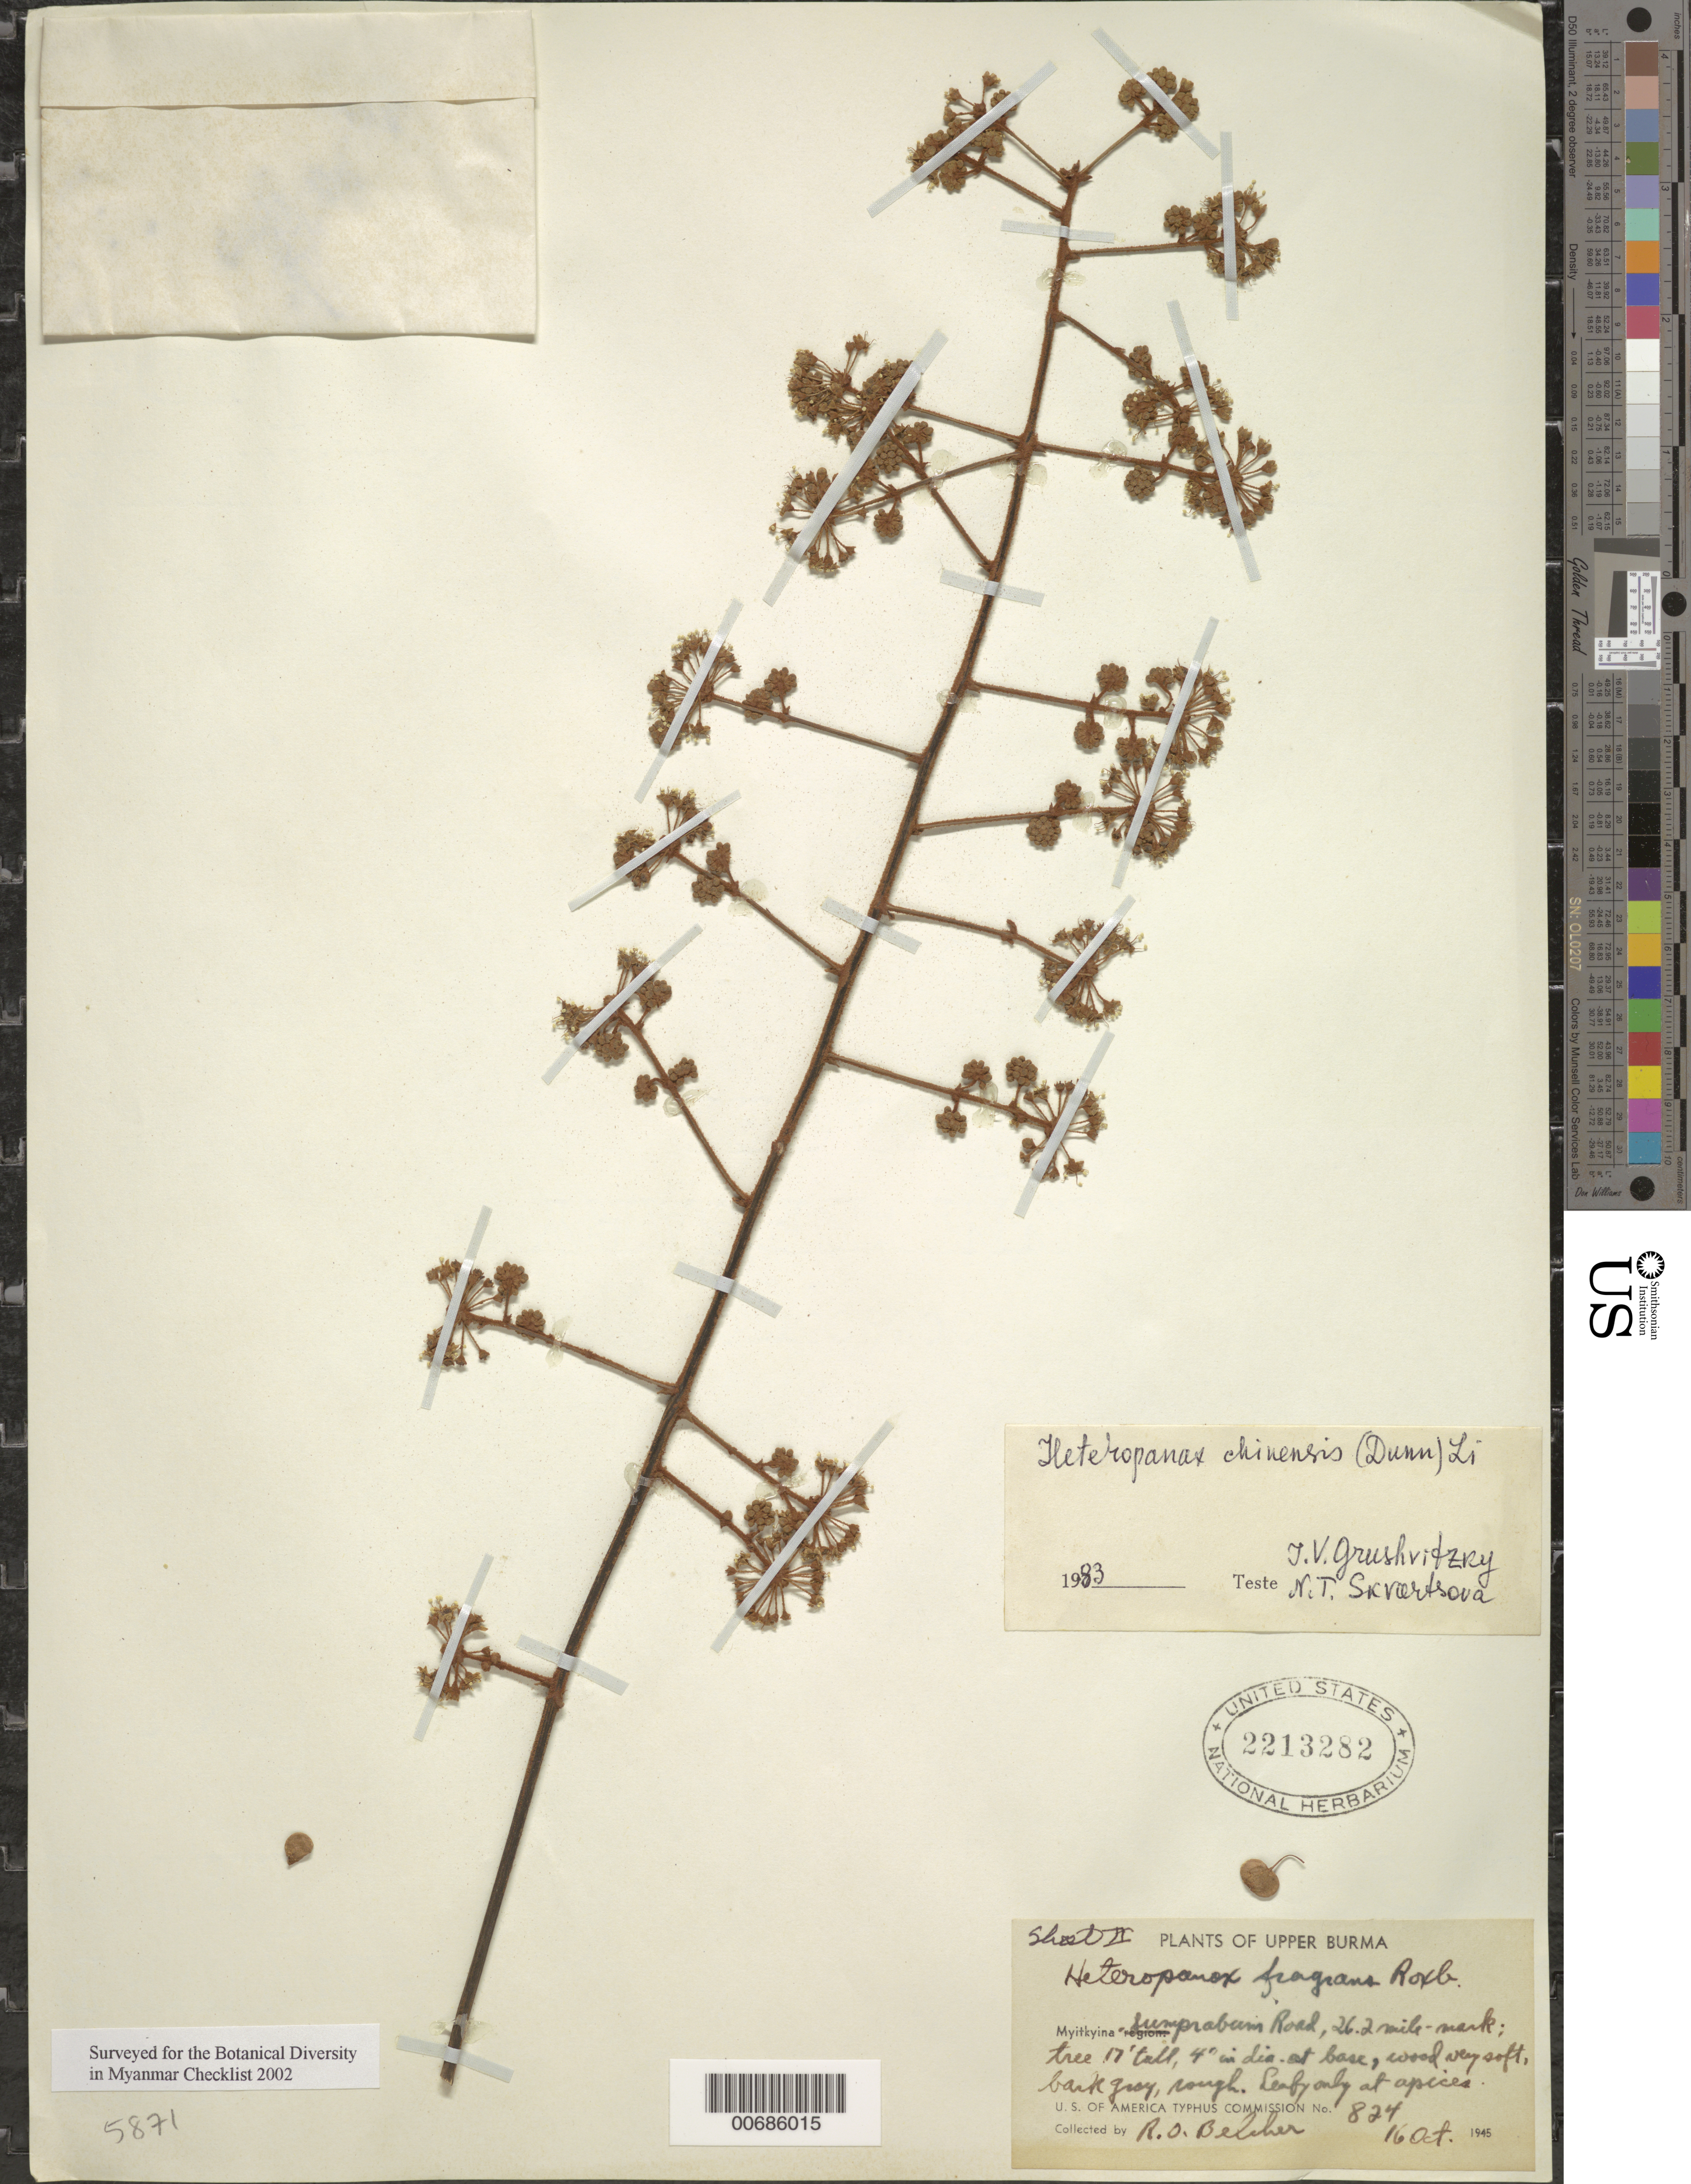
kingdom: Plantae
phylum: Tracheophyta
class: Magnoliopsida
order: Apiales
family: Araliaceae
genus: Heteropanax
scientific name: Heteropanax fragrans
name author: (Roxb.) Seem.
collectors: R. Belcher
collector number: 824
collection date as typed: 16 Oct 1945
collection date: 1945-10-16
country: Myanmar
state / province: Kachin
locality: Myitkyina, Sumprabum Road, 26.2 mi. mark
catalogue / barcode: US 2213282